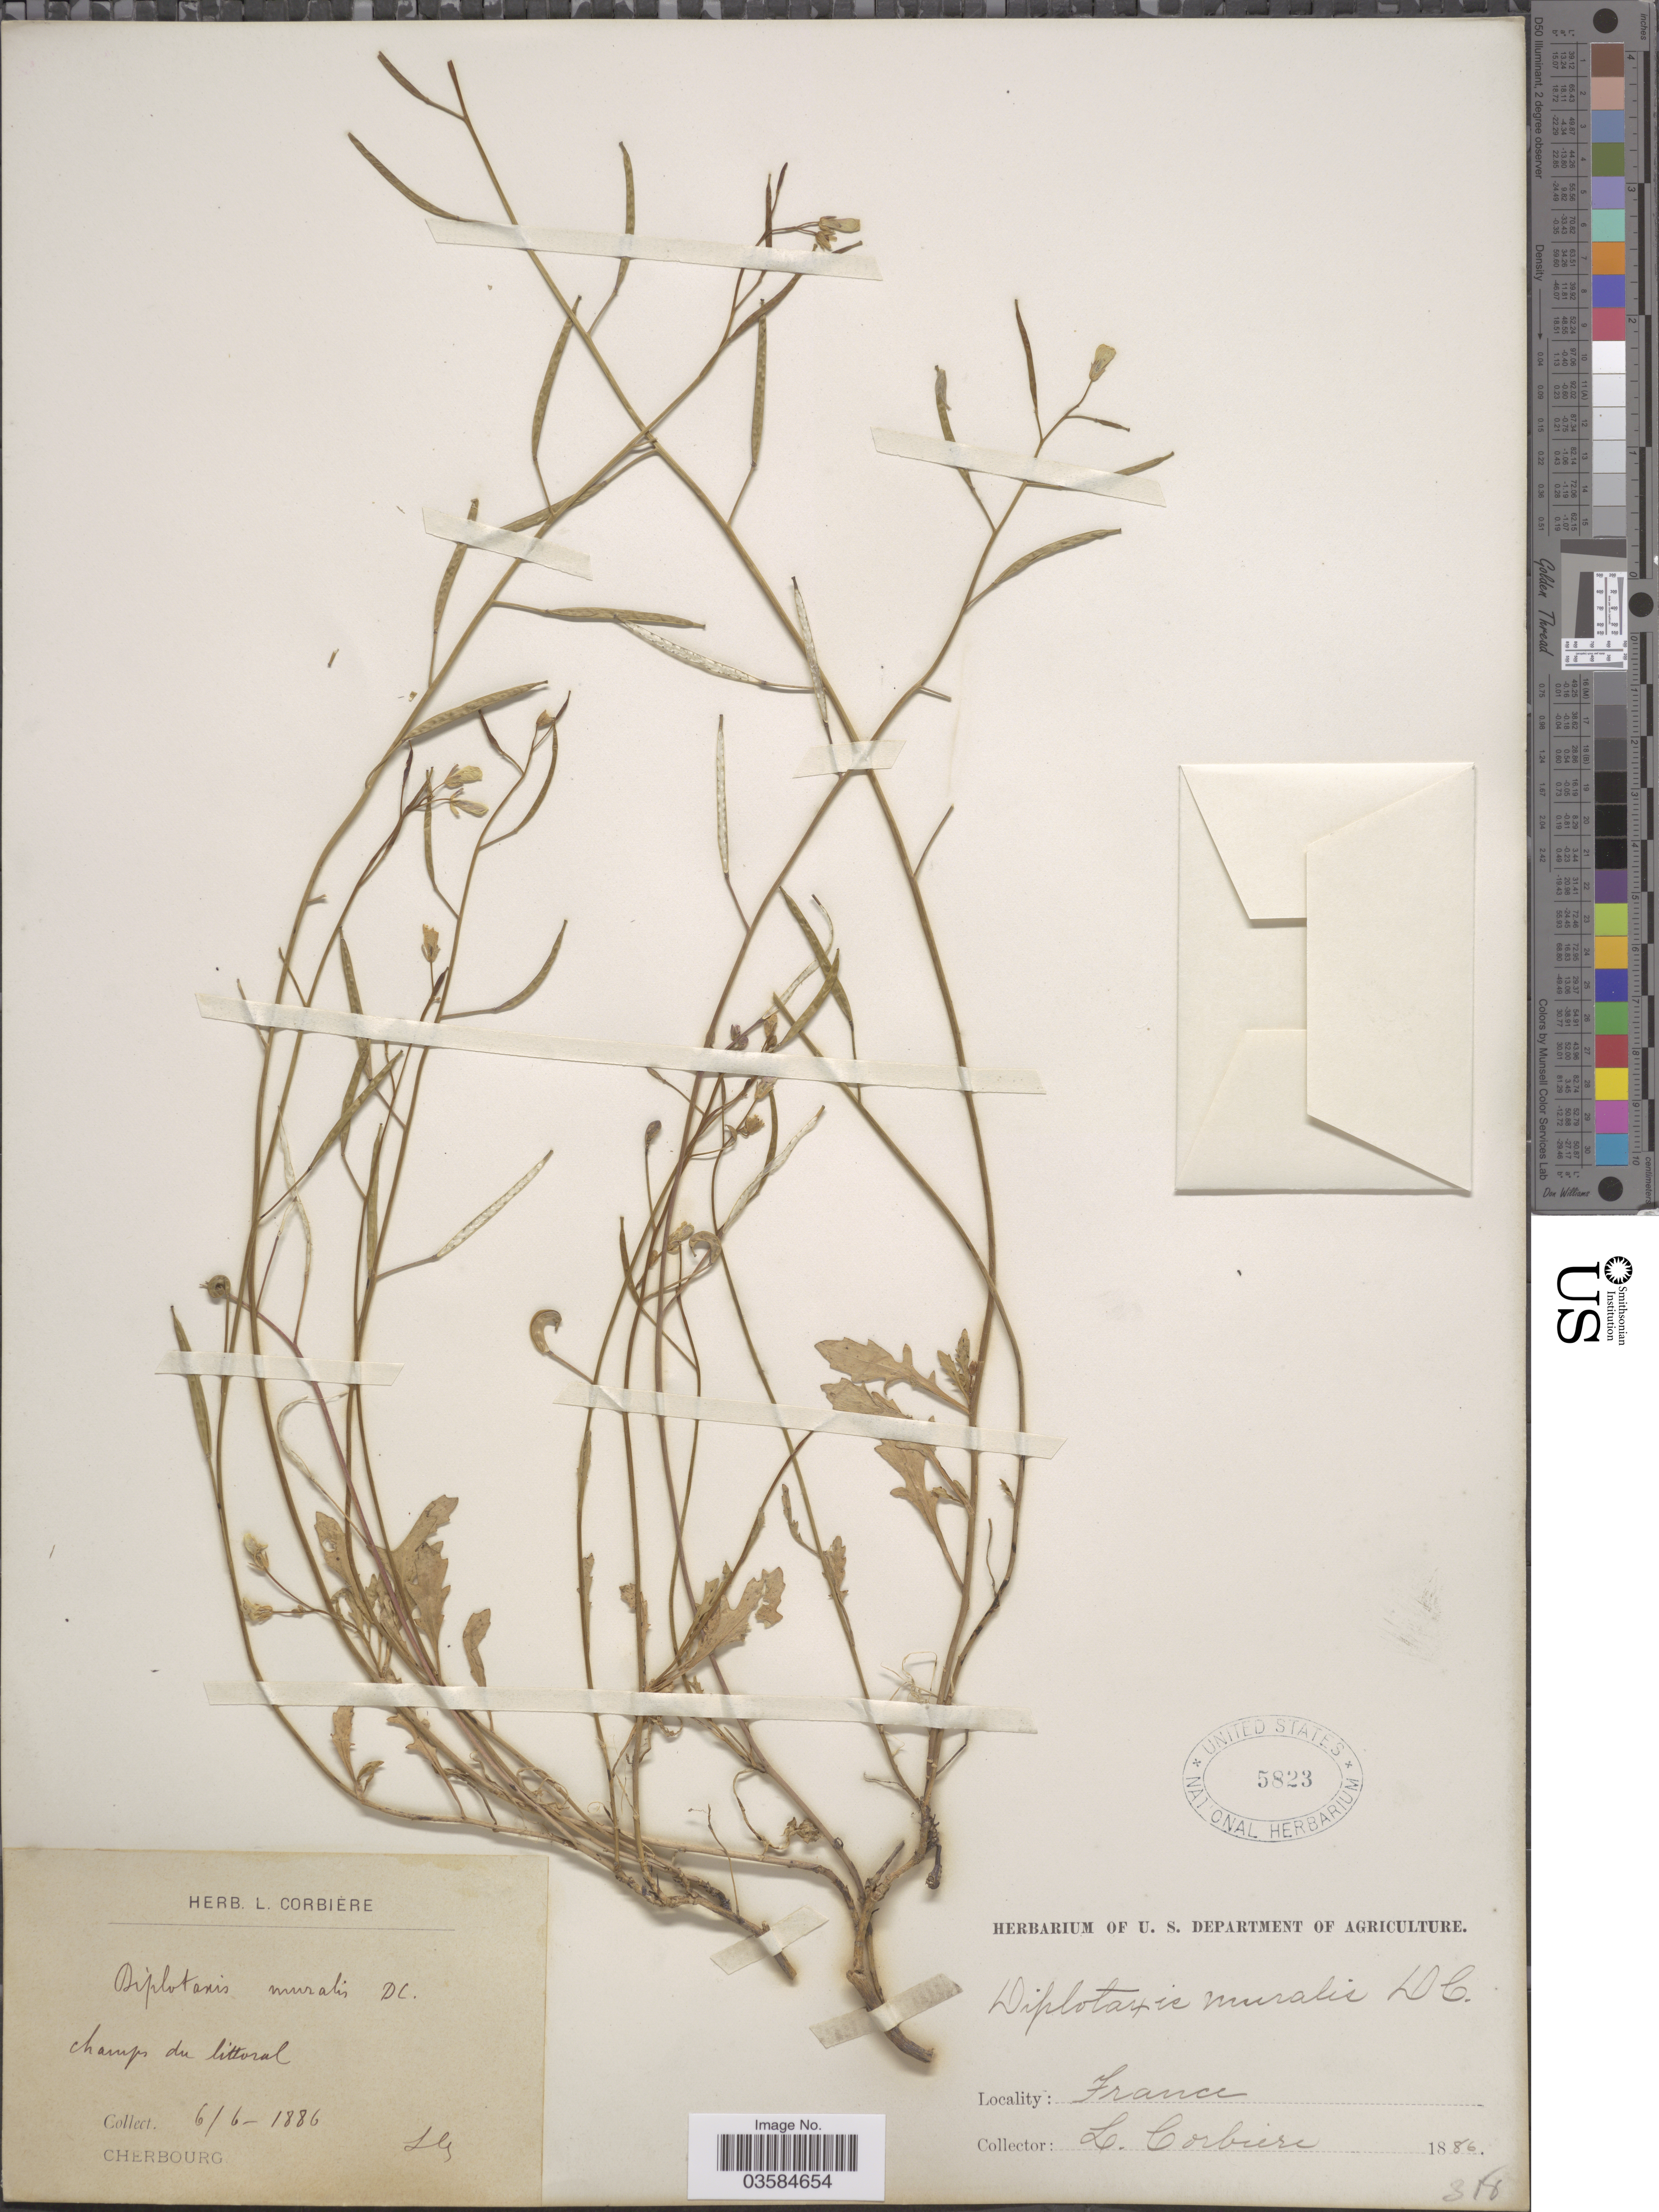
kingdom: Plantae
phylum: Tracheophyta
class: Magnoliopsida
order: Brassicales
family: Brassicaceae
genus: Diplotaxis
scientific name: Diplotaxis muralis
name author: (L.) DC.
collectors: L. Corbière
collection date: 1886-06-06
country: France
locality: Champs du littoral. Cherbourg.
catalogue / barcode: US 5823